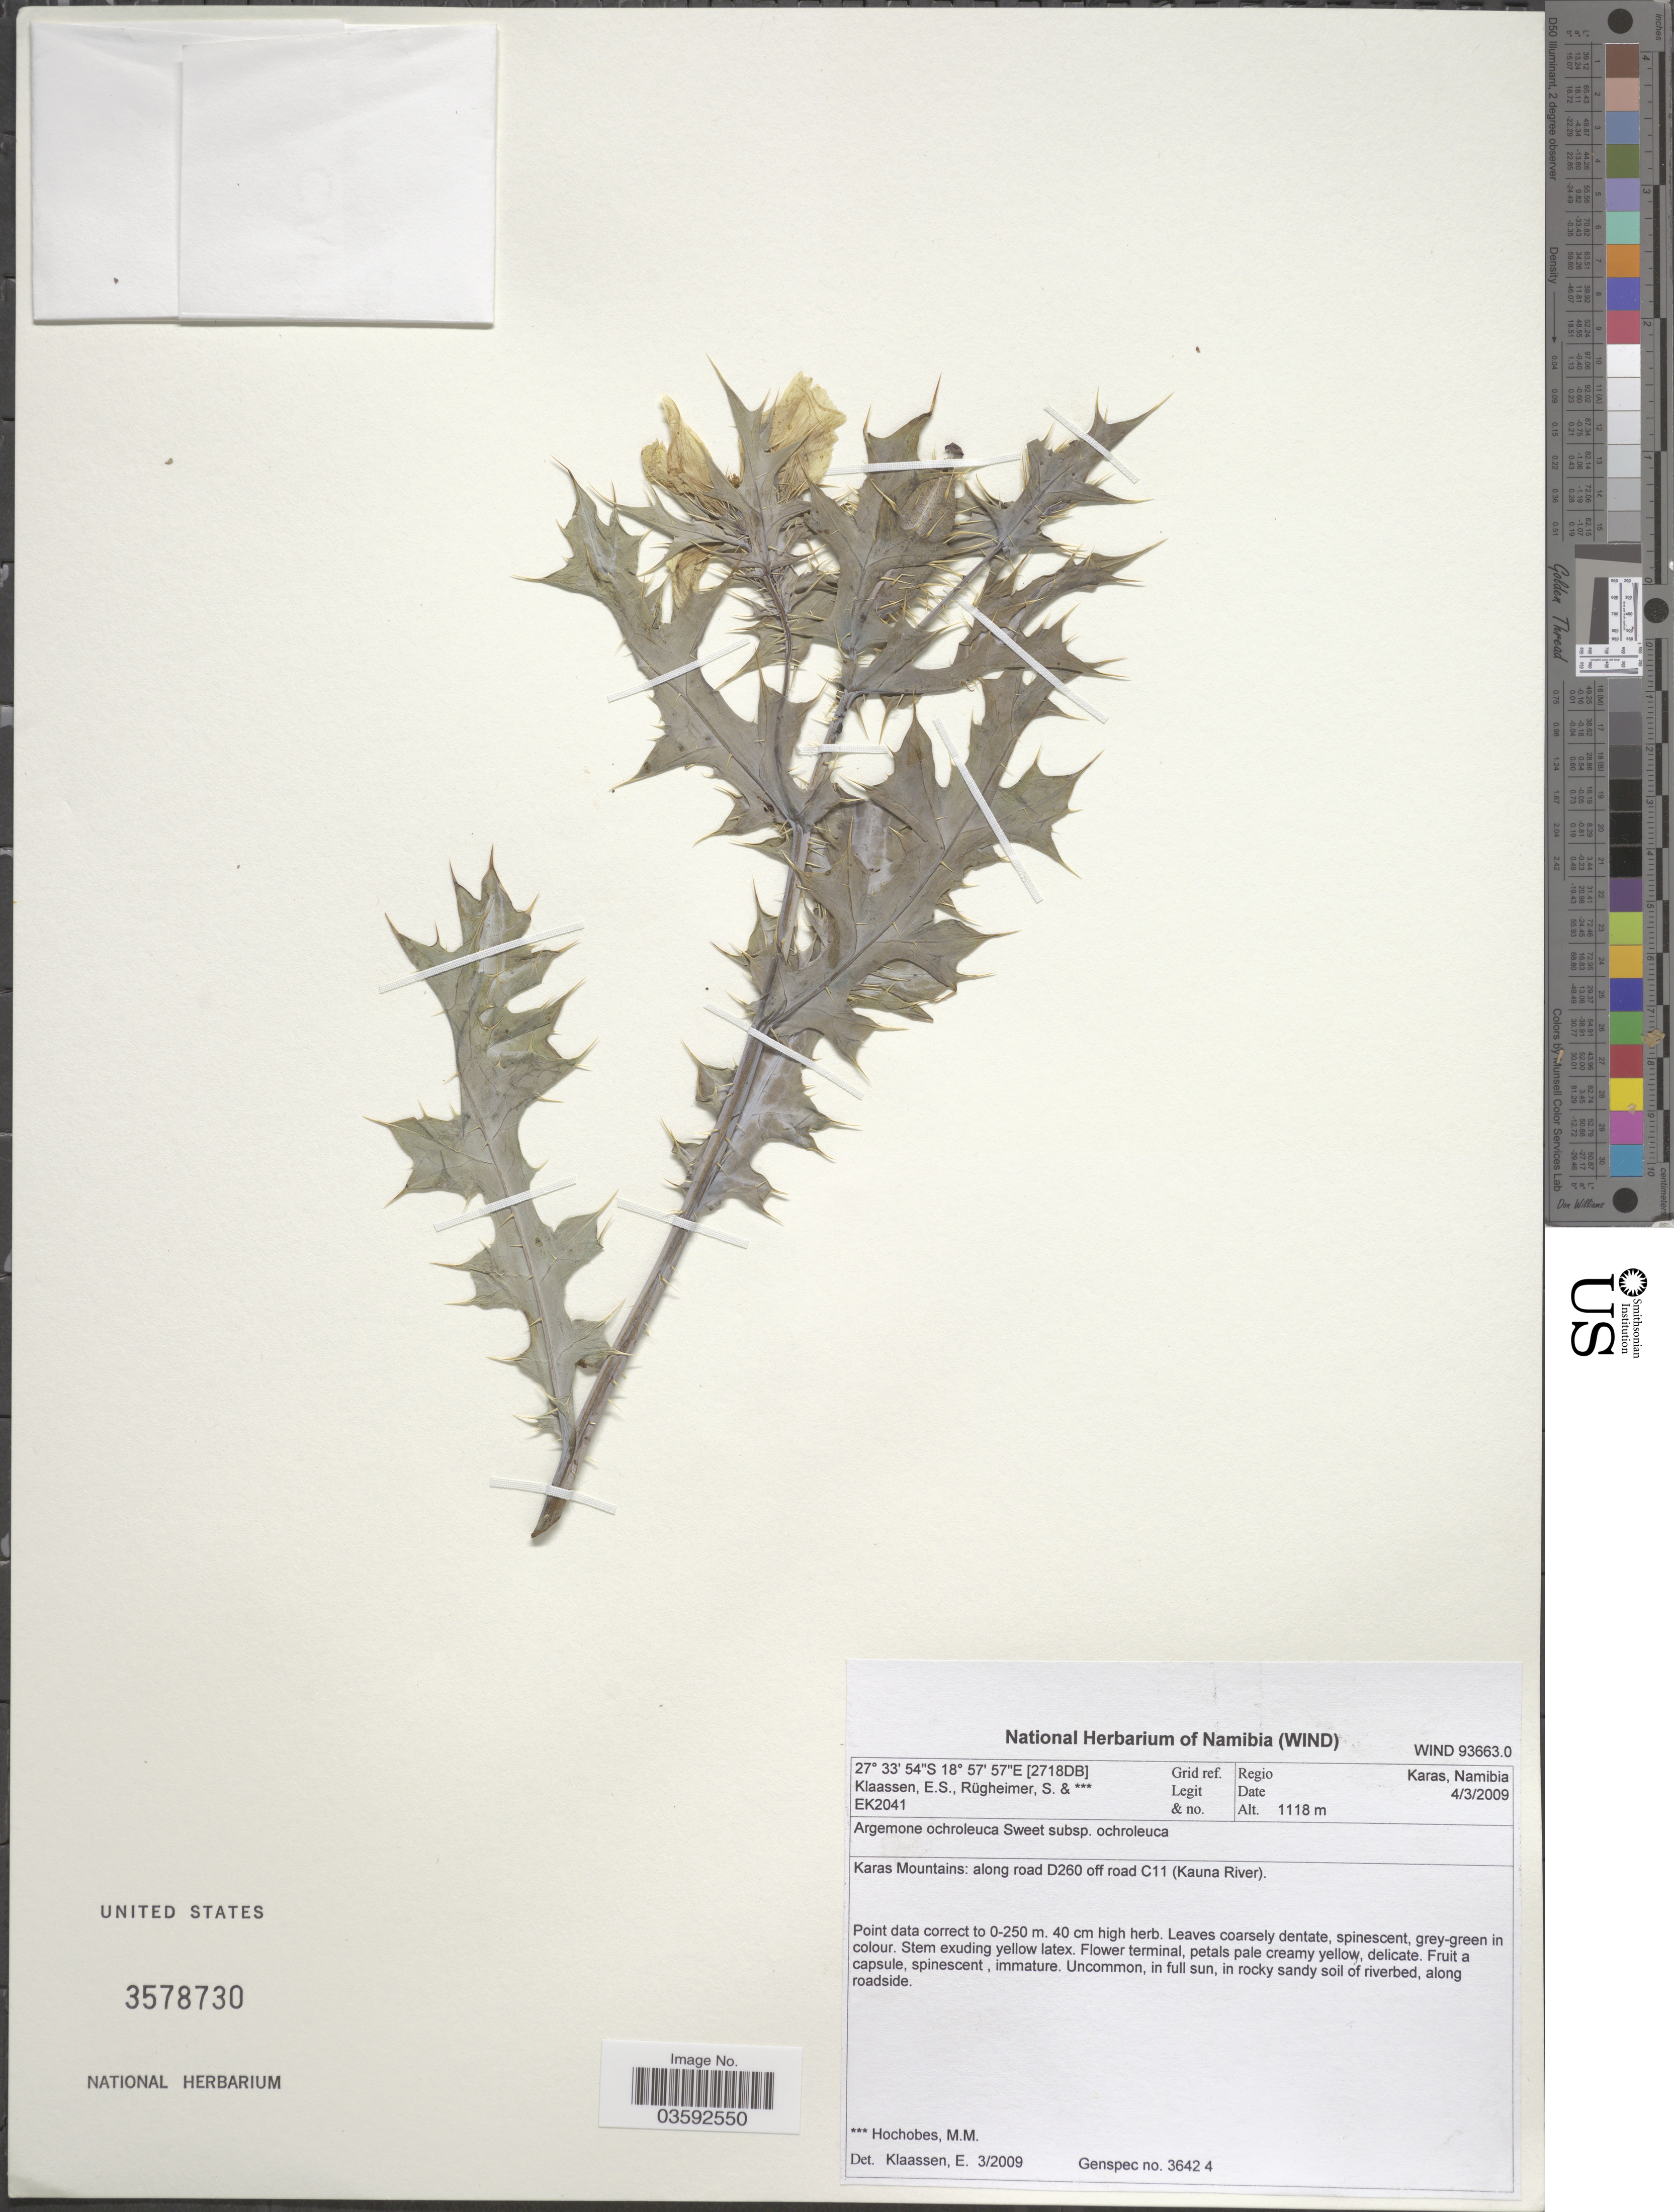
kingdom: Plantae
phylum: Tracheophyta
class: Magnoliopsida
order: Ranunculales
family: Papaveraceae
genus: Argemone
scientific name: Argemone ochroleuca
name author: Sweet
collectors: E. S. Klaassen, S. Rugheimer & M. Hochobes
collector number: EK2041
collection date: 2009-03-04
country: Namibia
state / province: Karas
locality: Grid ref. [2718DB]. Regio Karas Mountains: along road D260 off road C11 (Kauna River).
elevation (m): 1118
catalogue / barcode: US 3578730